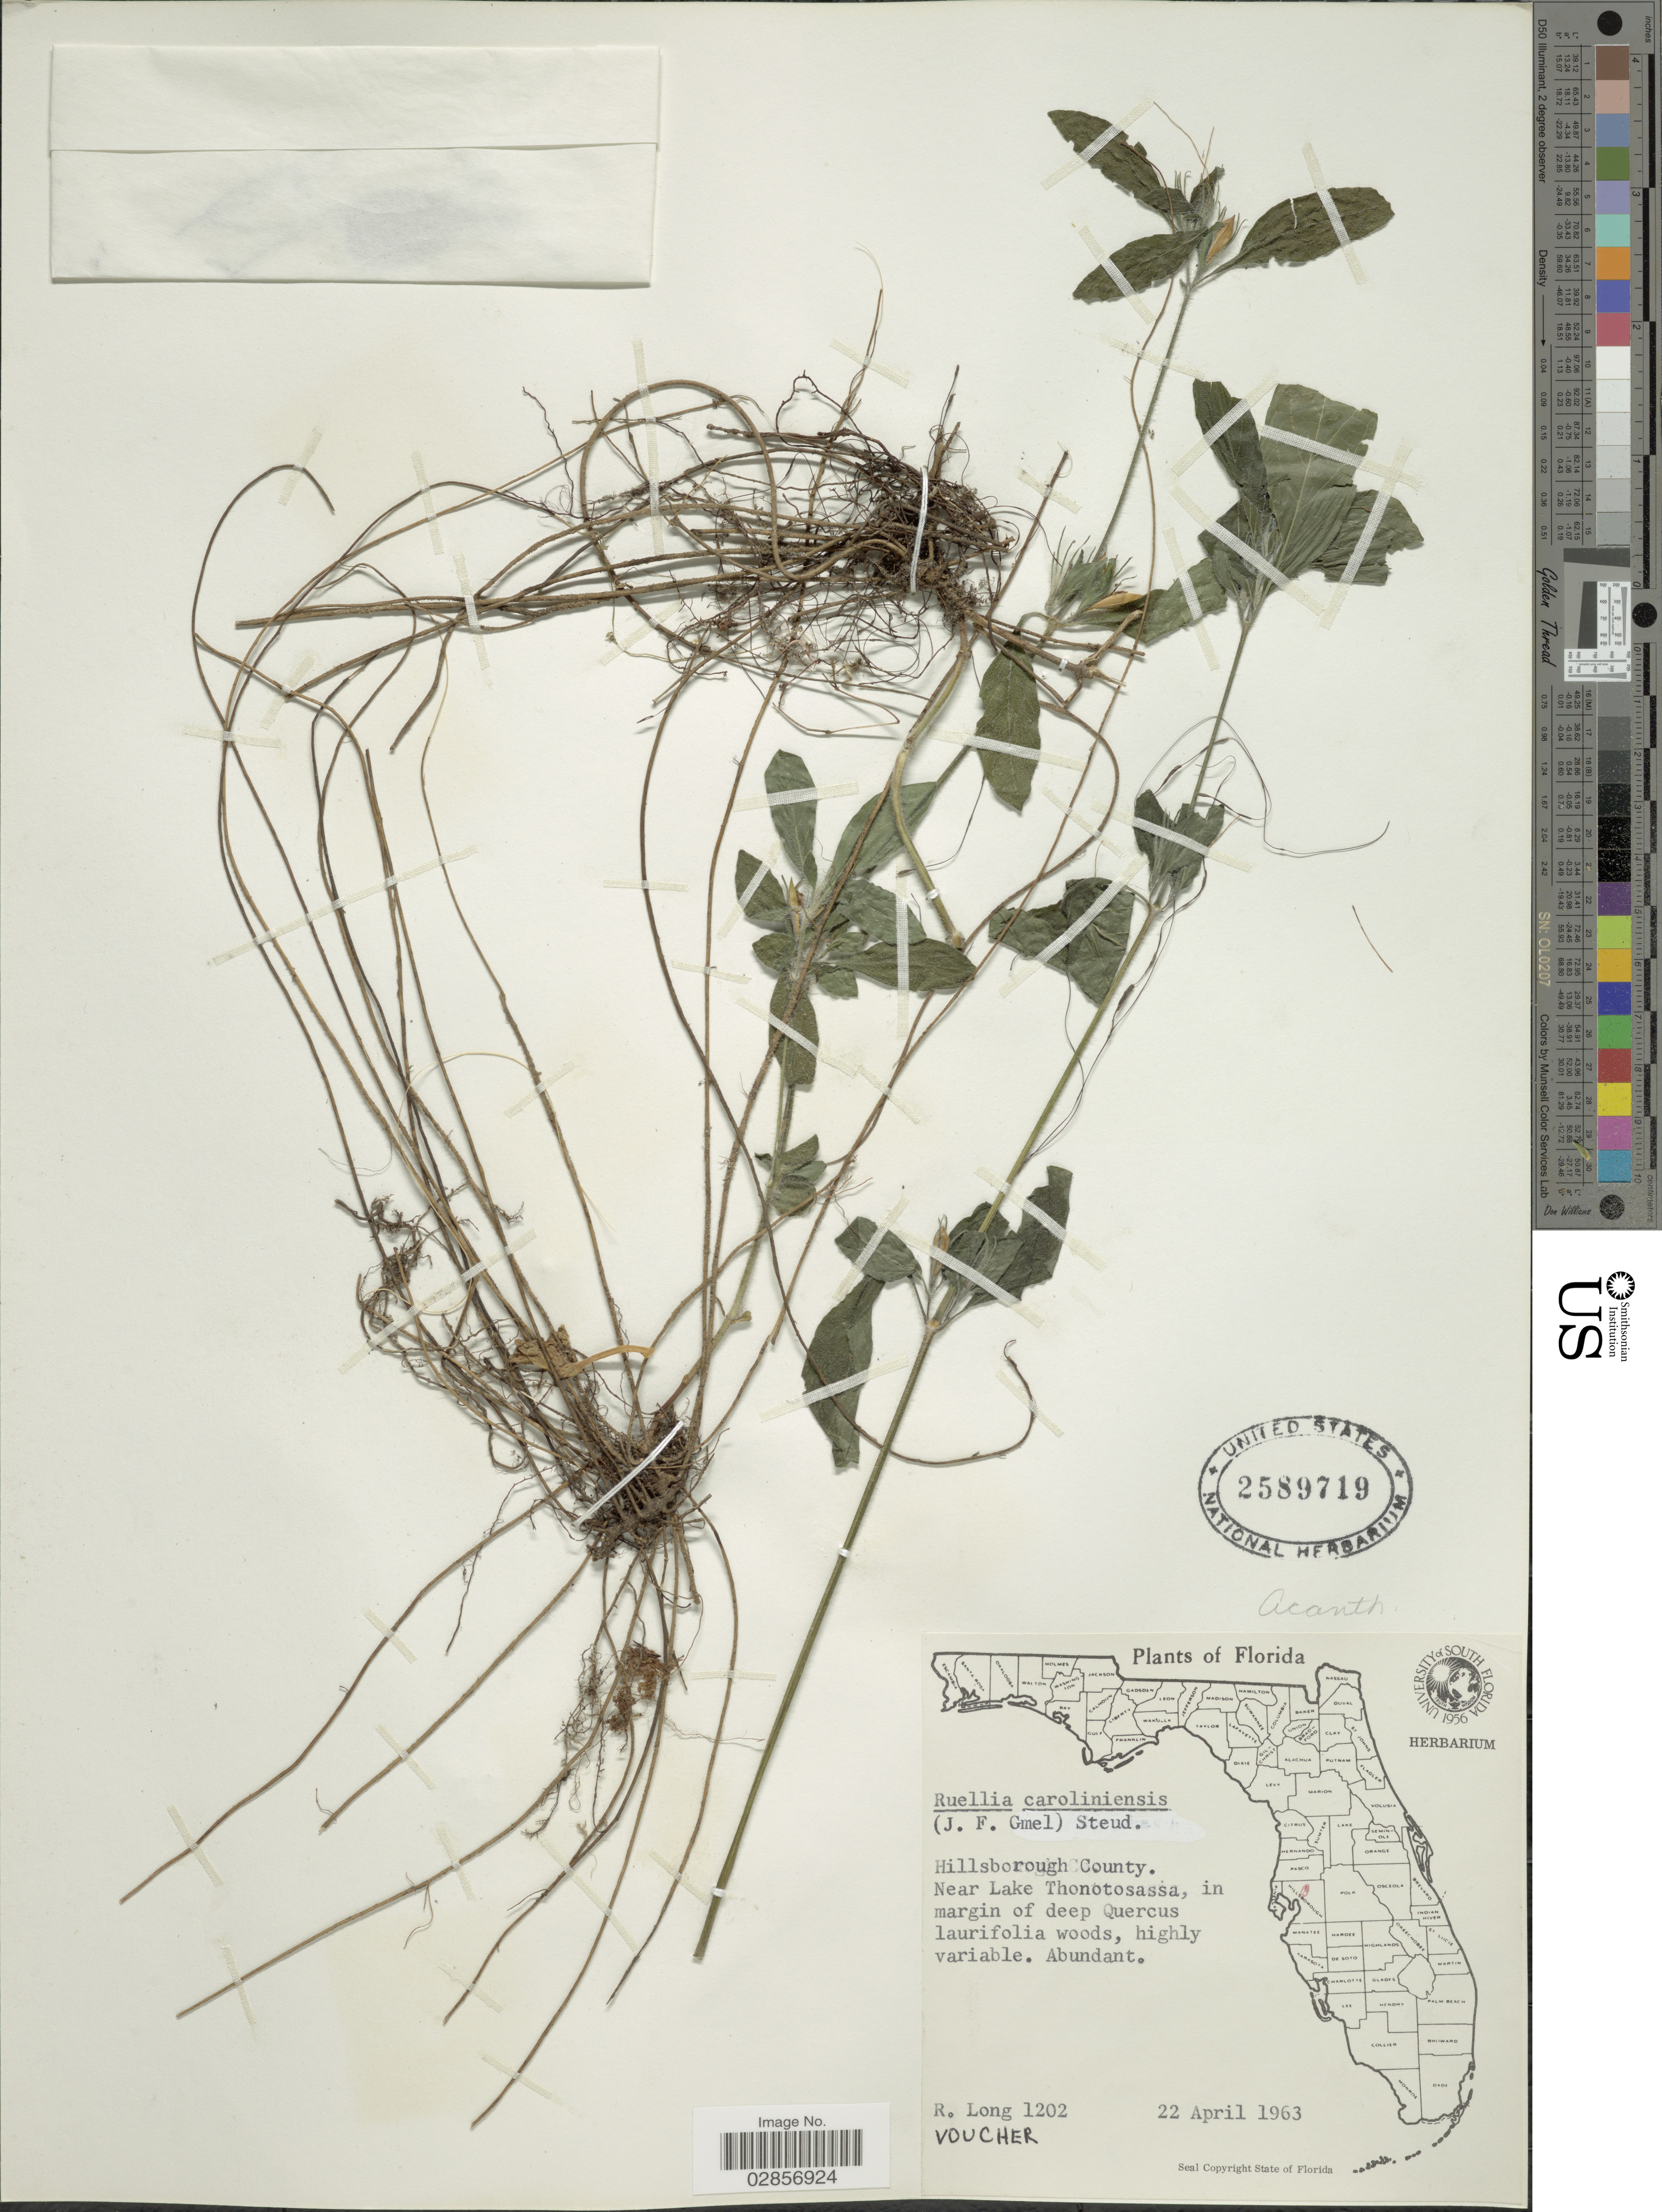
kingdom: Plantae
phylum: Tracheophyta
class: Magnoliopsida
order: Lamiales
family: Acanthaceae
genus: Ruellia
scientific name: Ruellia caroliniensis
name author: (J.F. Gmel.) Steud.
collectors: R. Long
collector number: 1202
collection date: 1963-04-22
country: United States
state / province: Florida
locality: Hillsborough County. Near Lake Thonotosassa.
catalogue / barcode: US 2589719